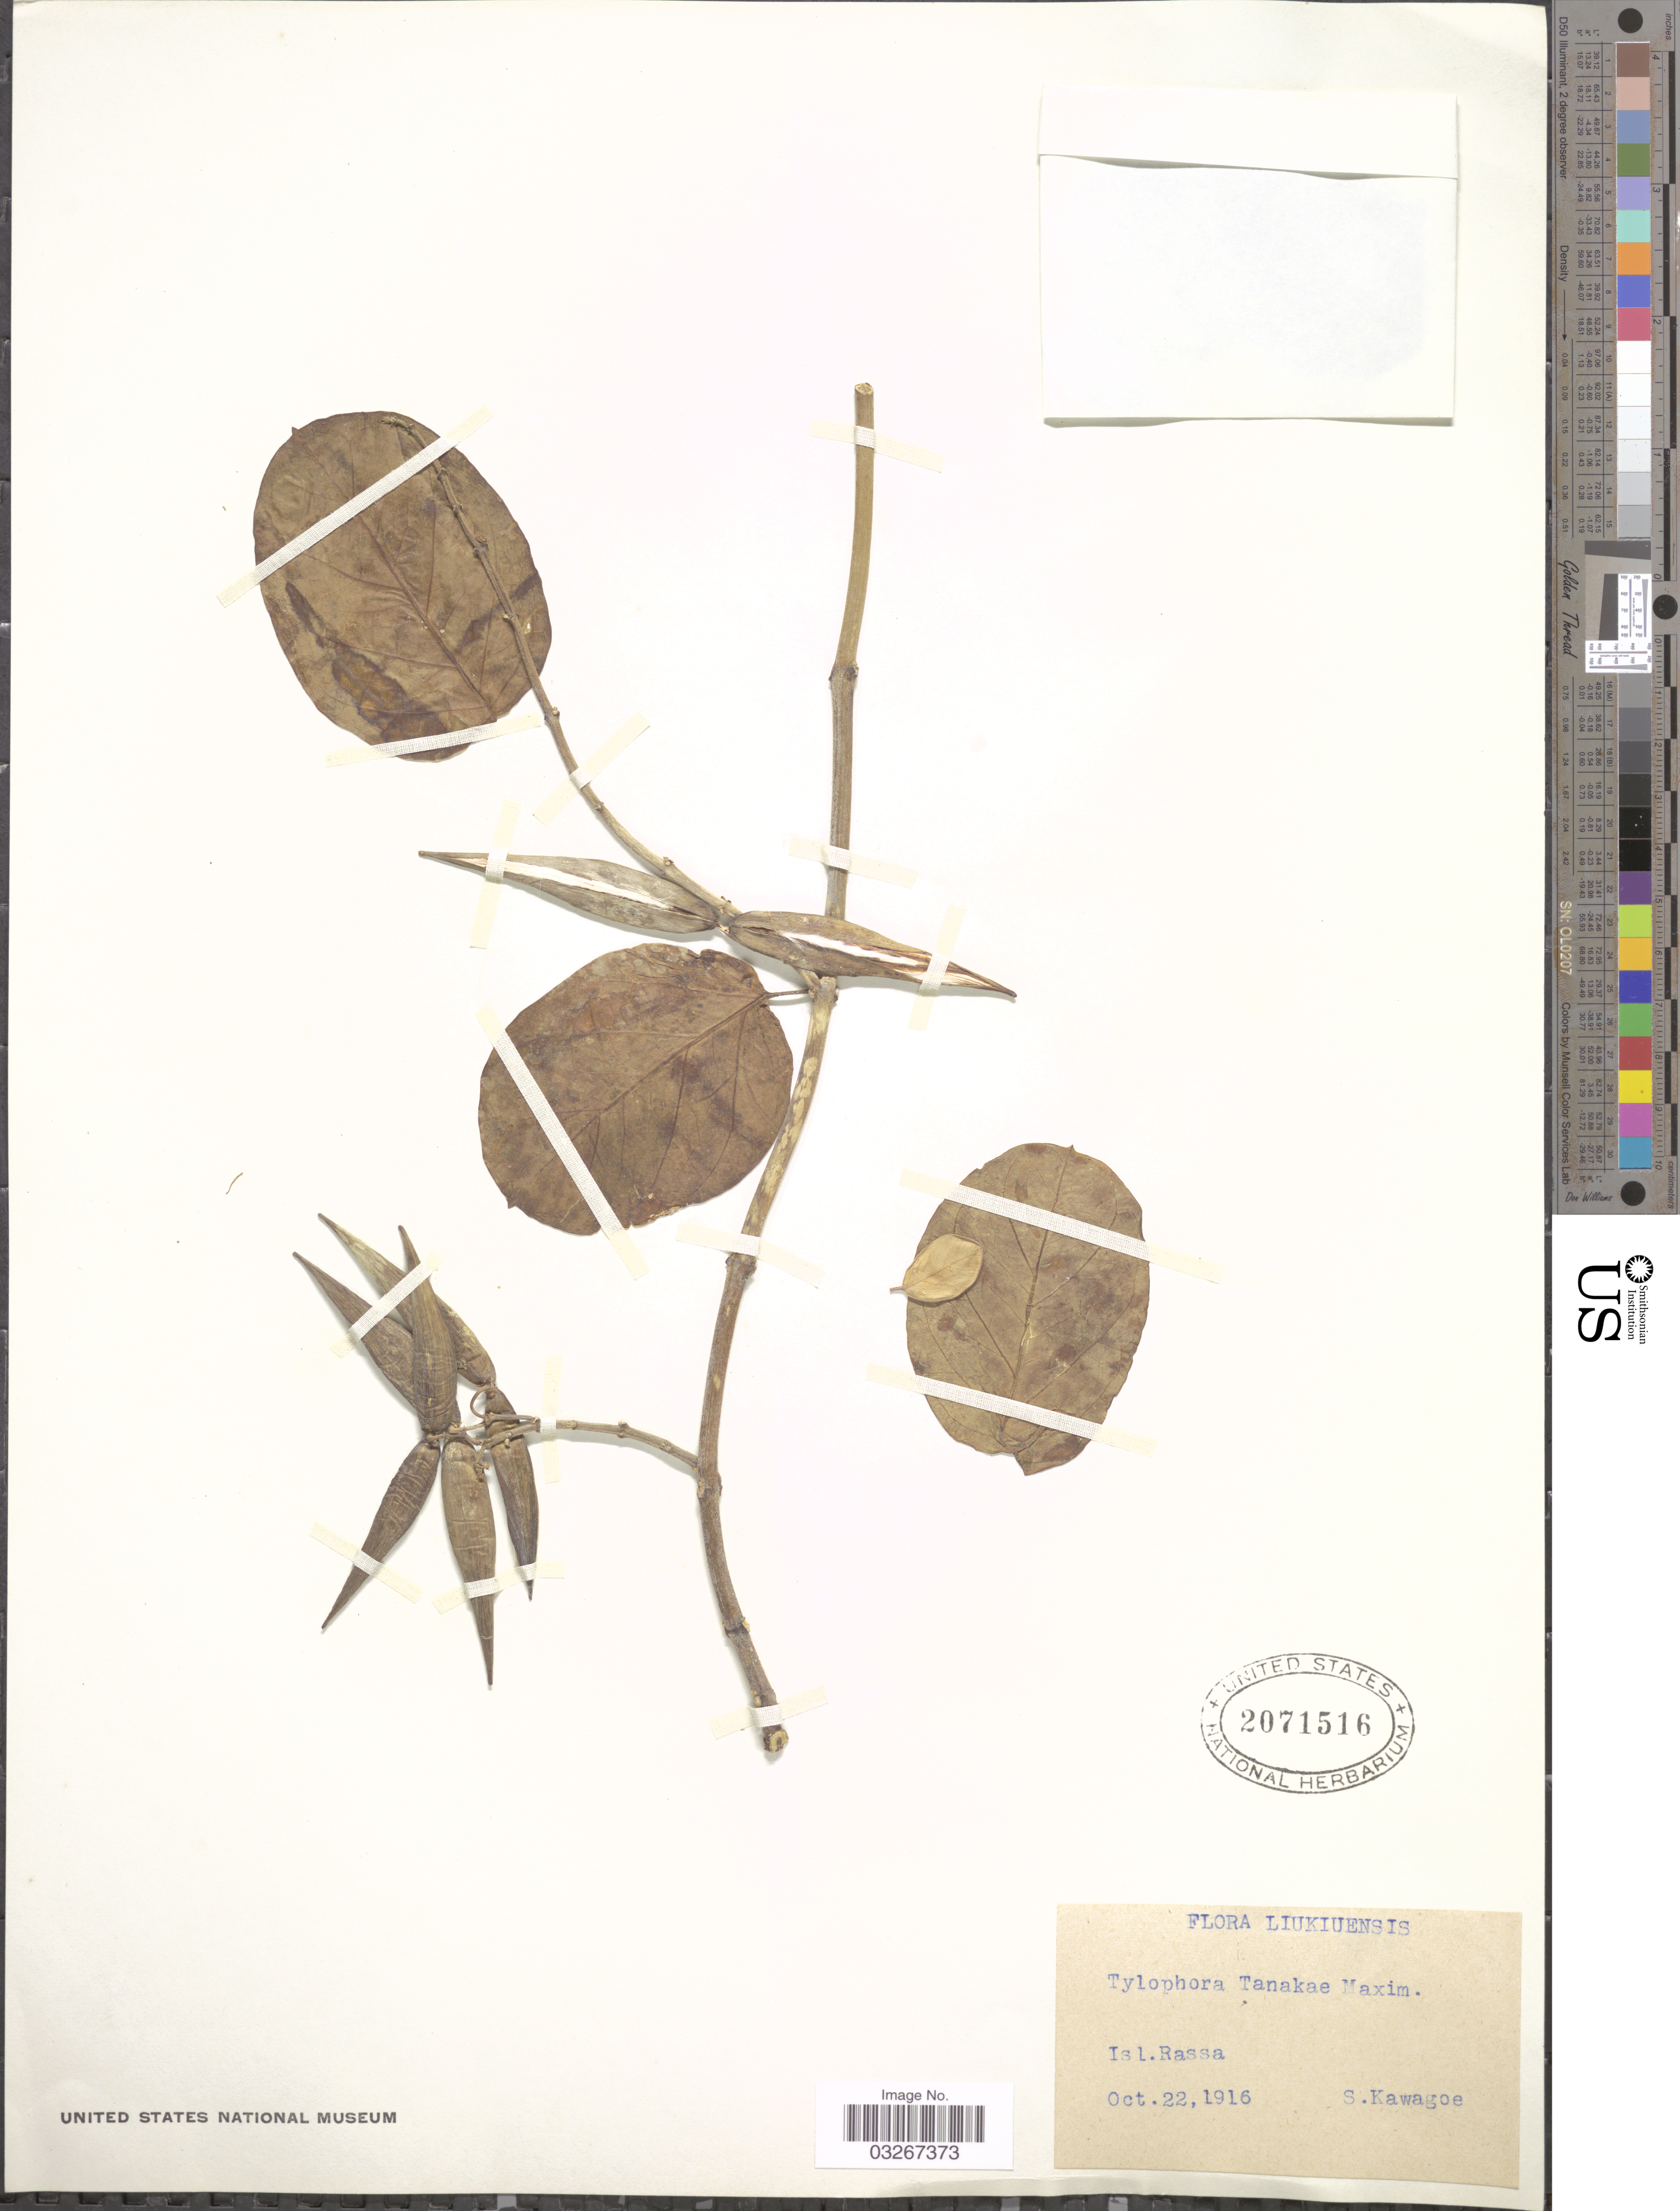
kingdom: Plantae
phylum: Tracheophyta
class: Magnoliopsida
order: Gentianales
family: Apocynaceae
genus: Tylophora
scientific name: Tylophora tanakae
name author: Maxim. ex Franch. & Sav.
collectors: S. Kawagoe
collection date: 1916-10-22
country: Japan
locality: Liukiuensis. Isl. Rassa.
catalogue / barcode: US 2071516